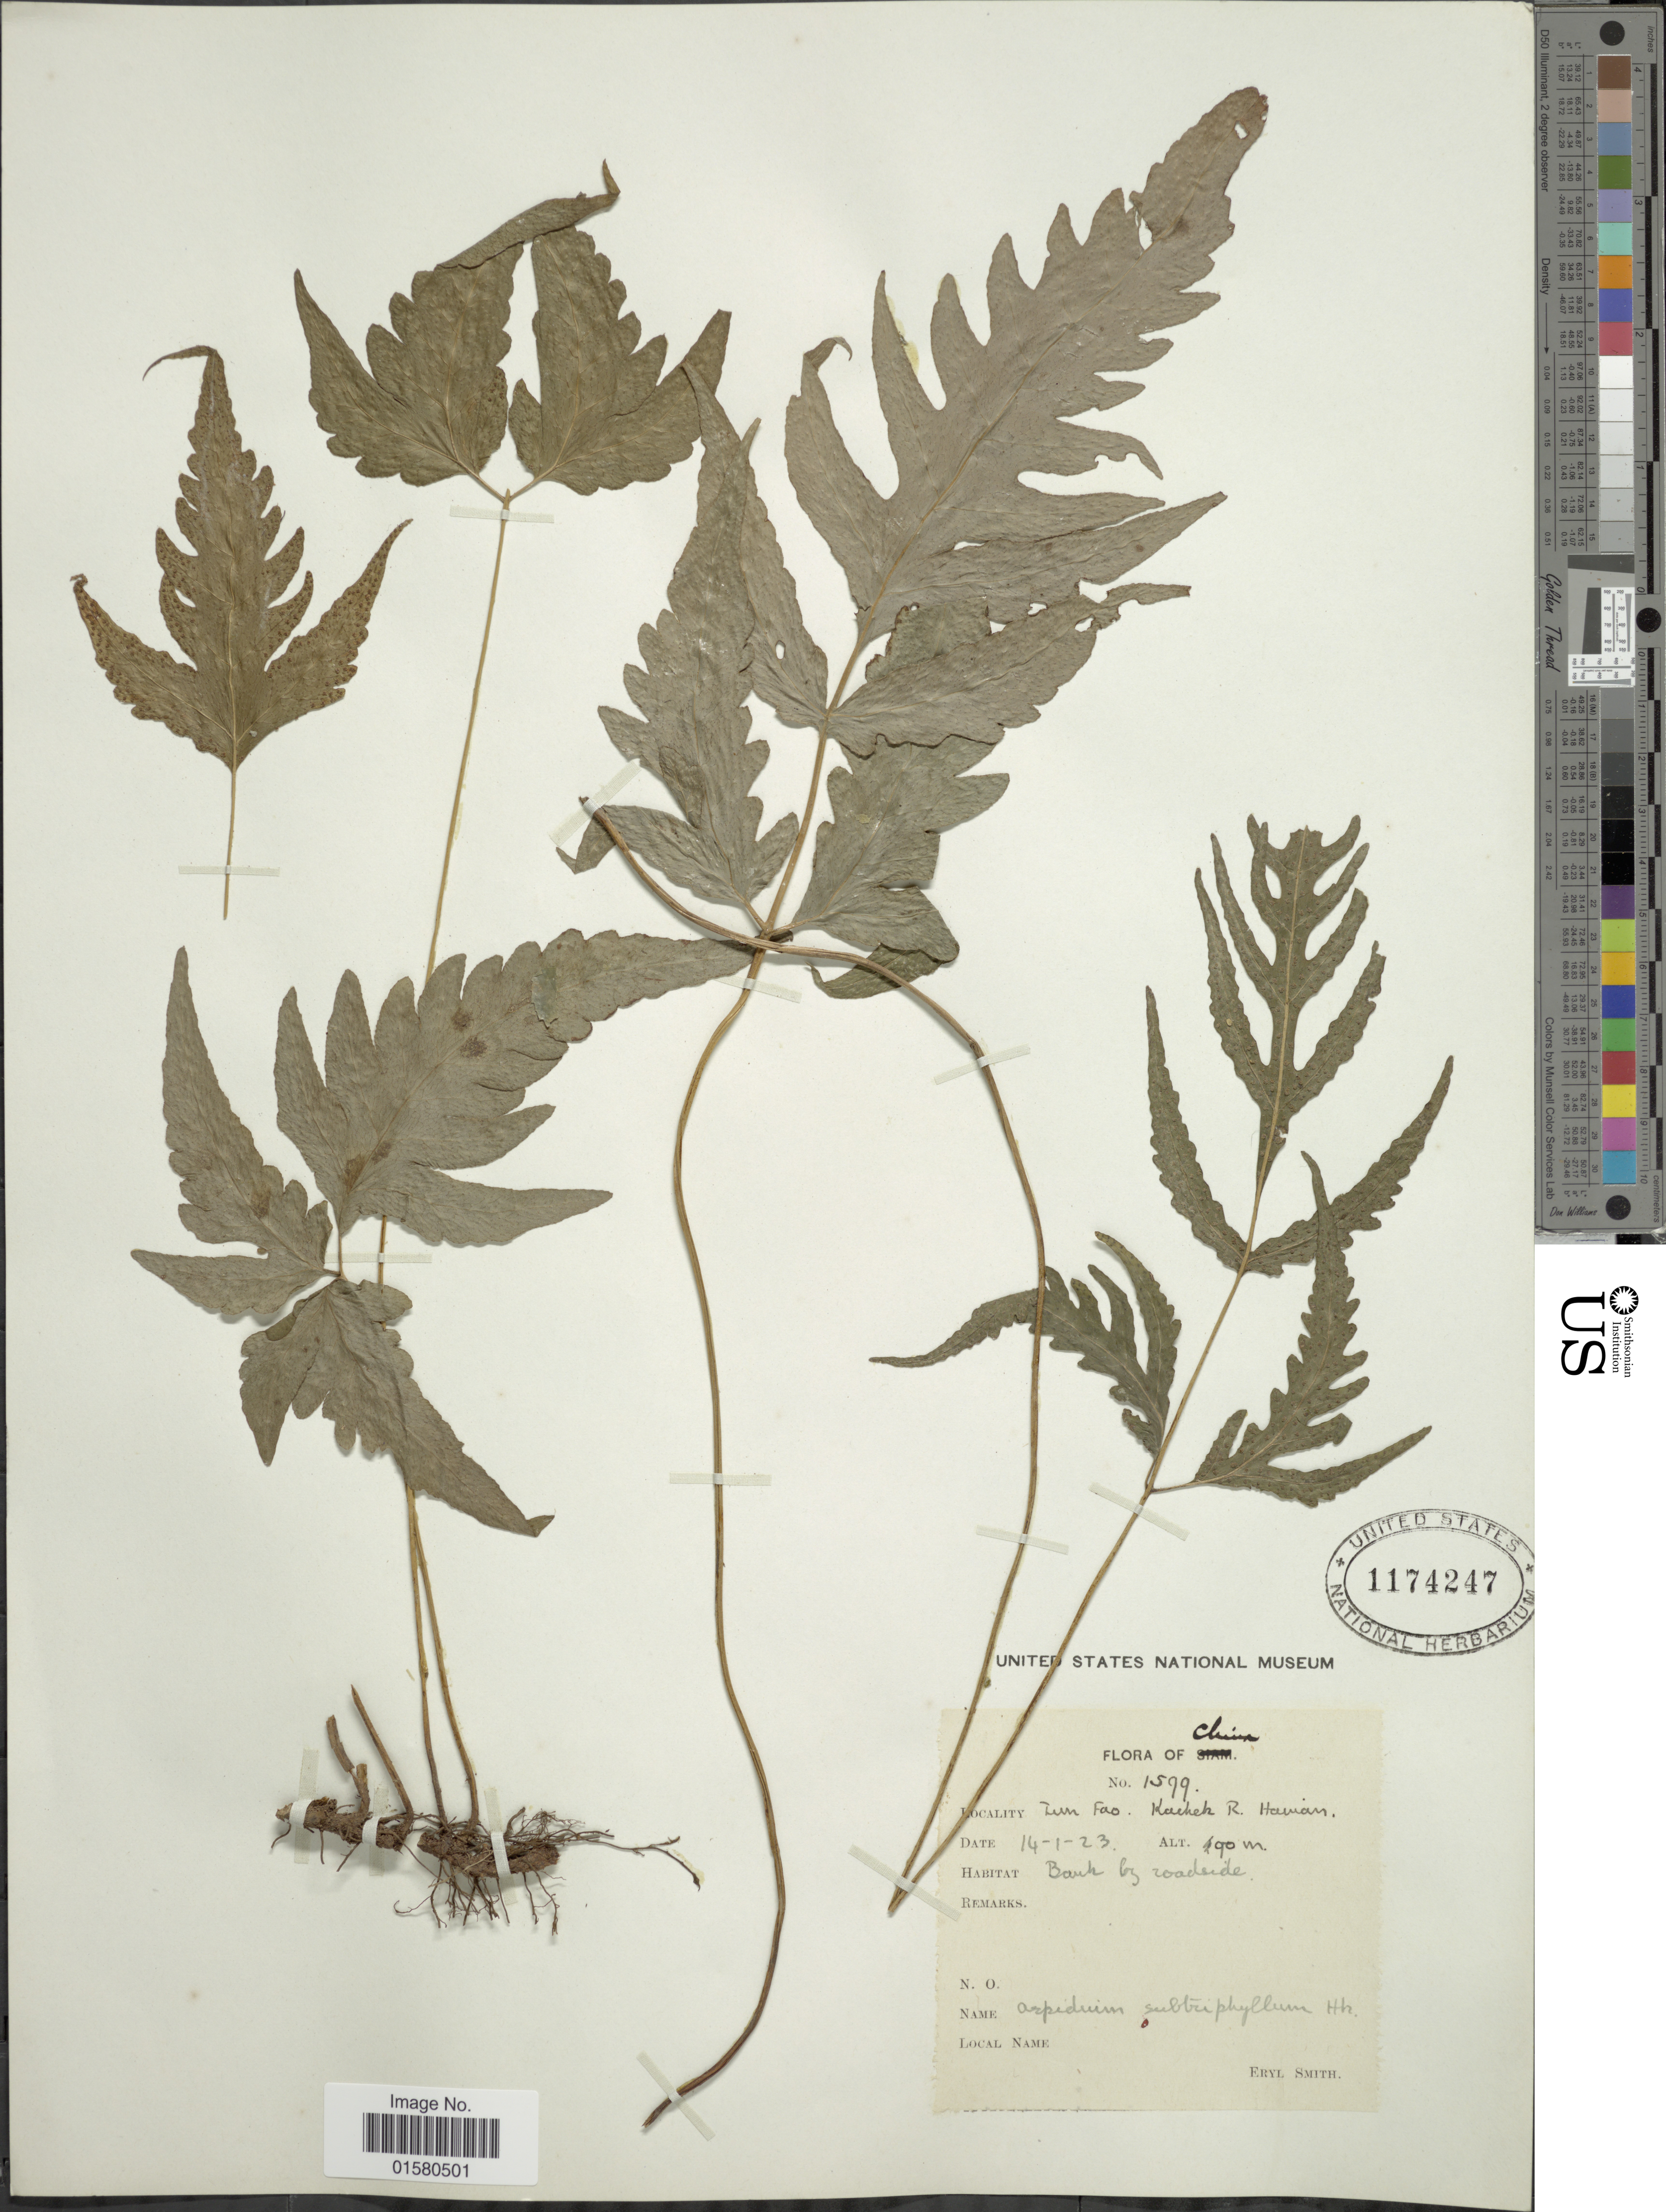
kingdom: Plantae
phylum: Tracheophyta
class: Polypodiopsida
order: Polypodiales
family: Tectariaceae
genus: Tectaria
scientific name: Tectaria subtriphylla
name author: (Hook. & Arn.) Copel.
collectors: C. E. Smith Jr.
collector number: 1599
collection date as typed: Transcribed d/m/y: 14/1/23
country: China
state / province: Hainan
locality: Tun Fao, Kaikek R.Hainan, Bank by roadside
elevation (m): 190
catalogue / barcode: US 1174247